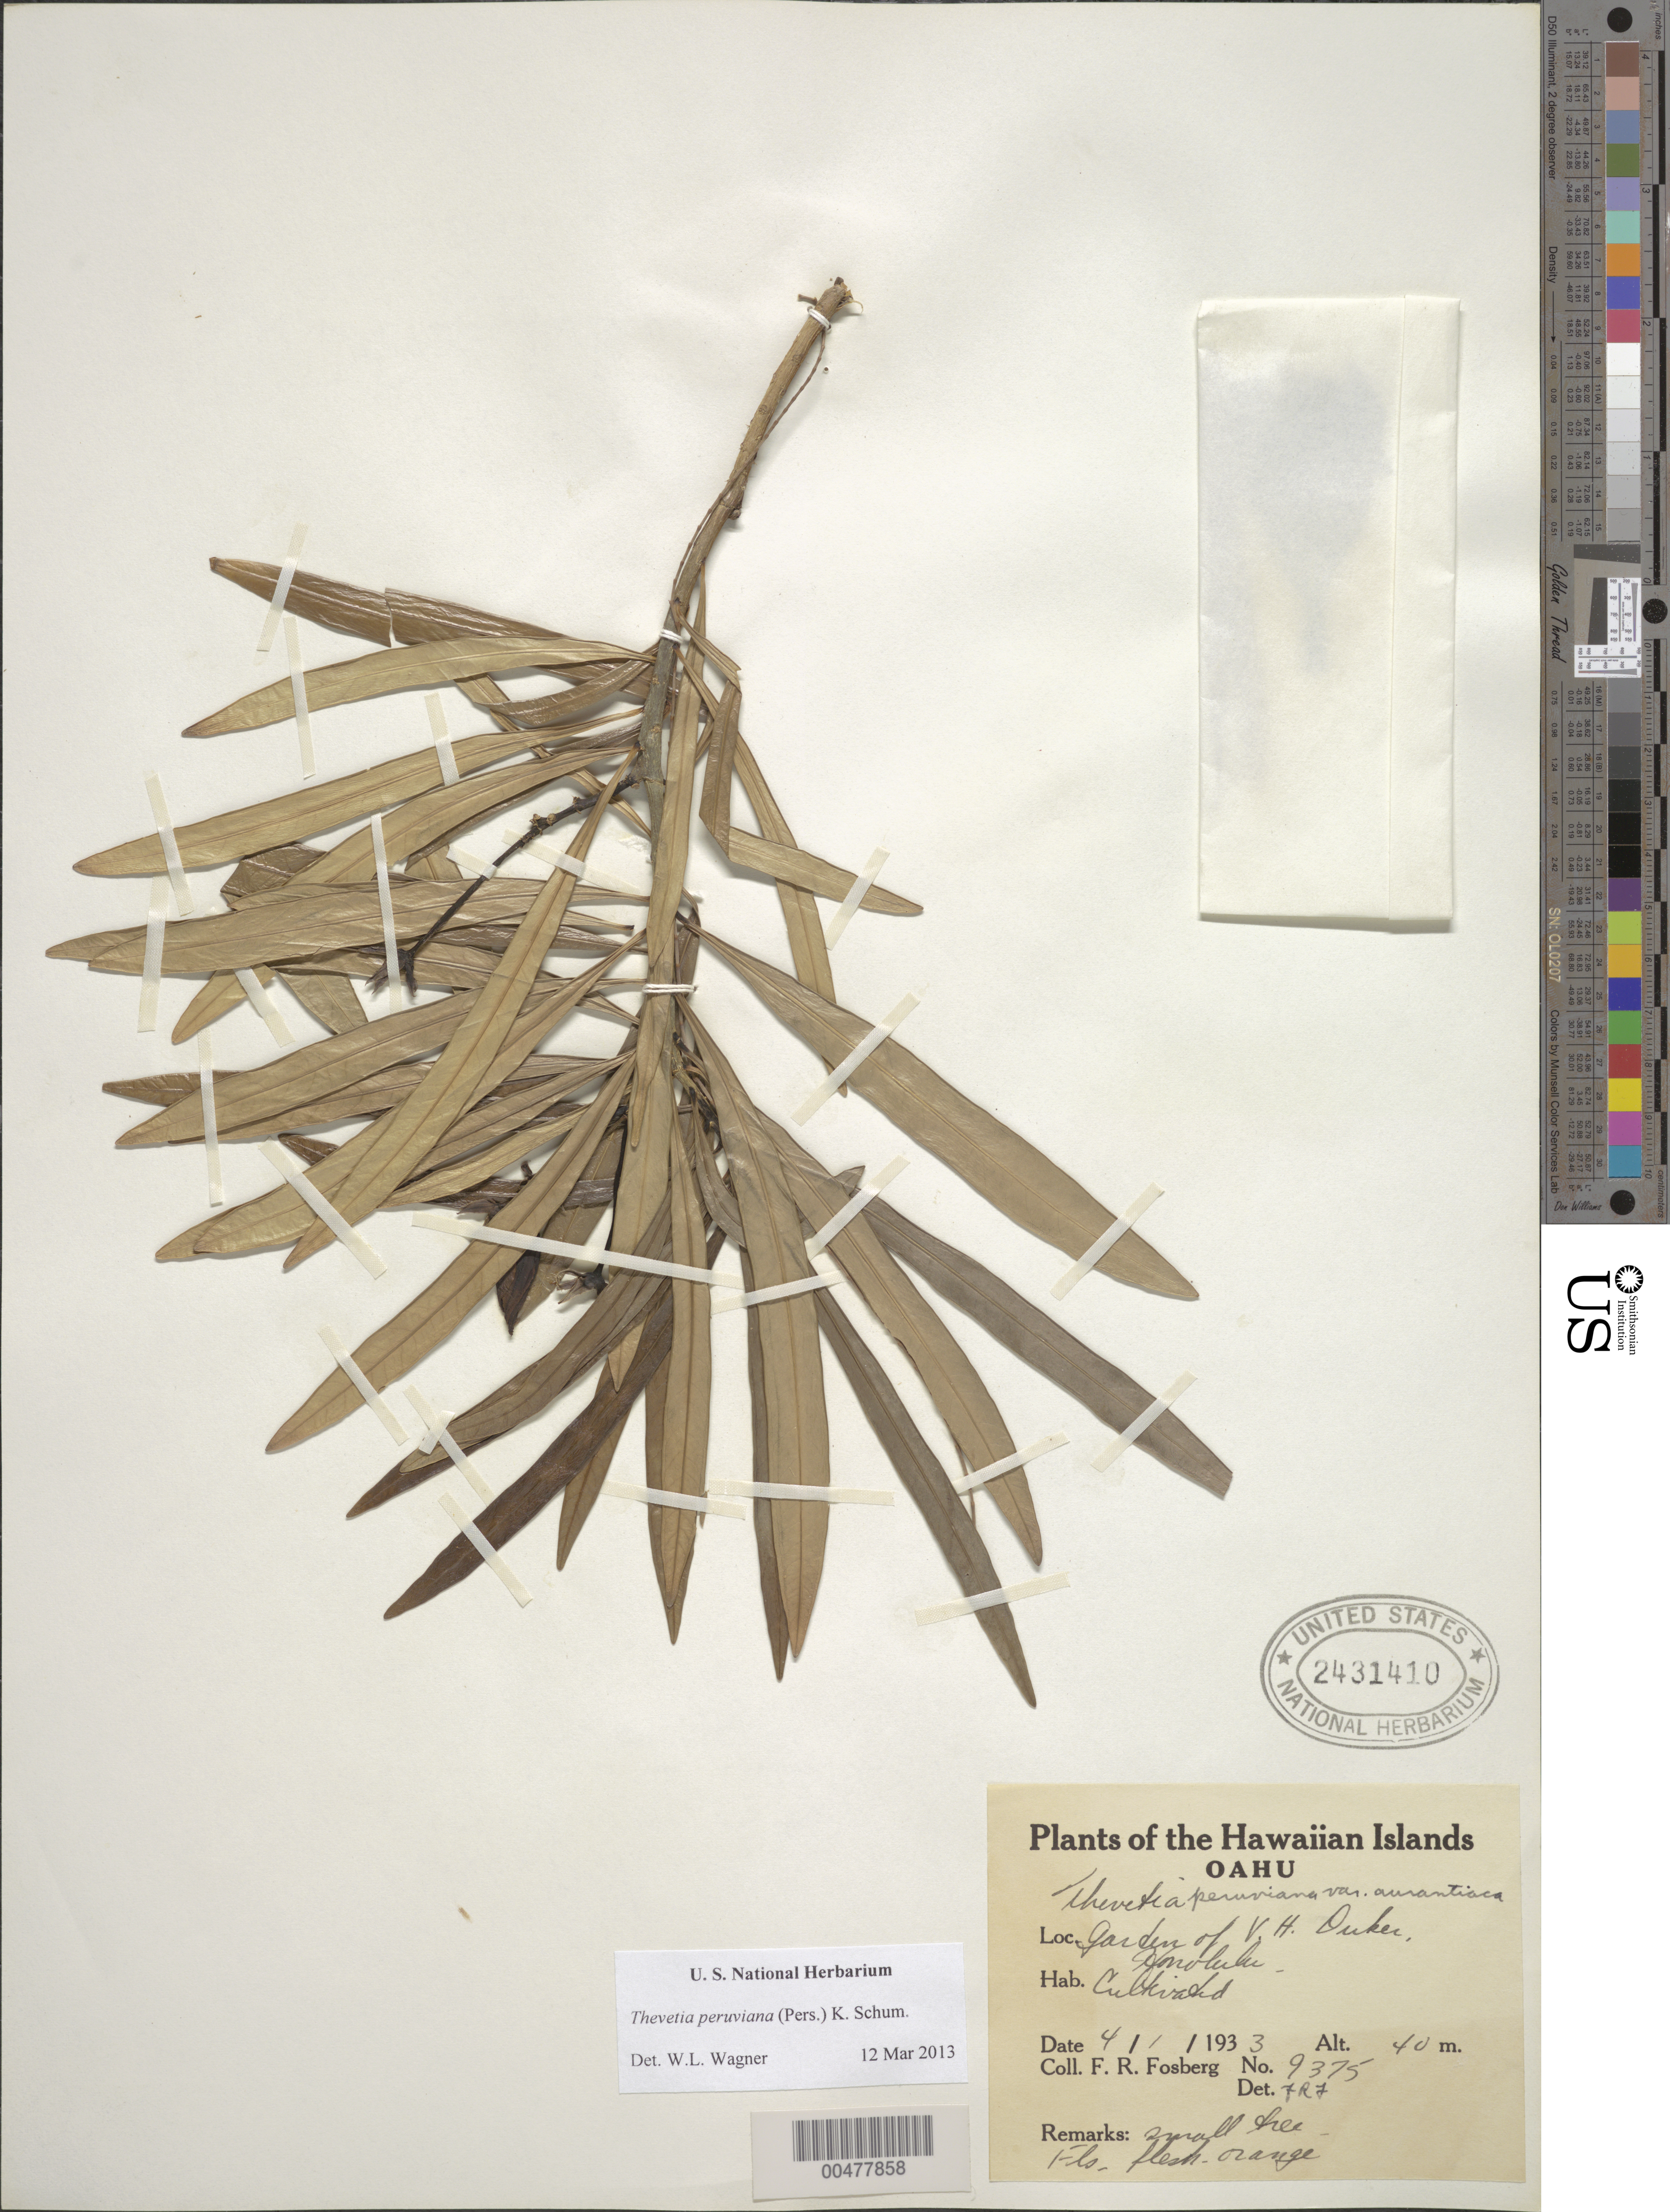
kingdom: Plantae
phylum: Tracheophyta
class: Magnoliopsida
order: Gentianales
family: Apocynaceae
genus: Thevetia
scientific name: Thevetia peruviana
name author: (Pers.) K. Schum.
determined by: Wagner, W. L., (BOT), Smithsonian Institution - National Museum of Natural History (UNITED STATES)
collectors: F. R. Fosberg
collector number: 9375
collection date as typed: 4 Jan 1933 or 1 Apr 1933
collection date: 1933-01-04 or 1933-04-01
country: United States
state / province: Hawaii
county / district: Honolulu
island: Oahu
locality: Honolulu, garden of V.H. Duker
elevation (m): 40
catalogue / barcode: US 2431410